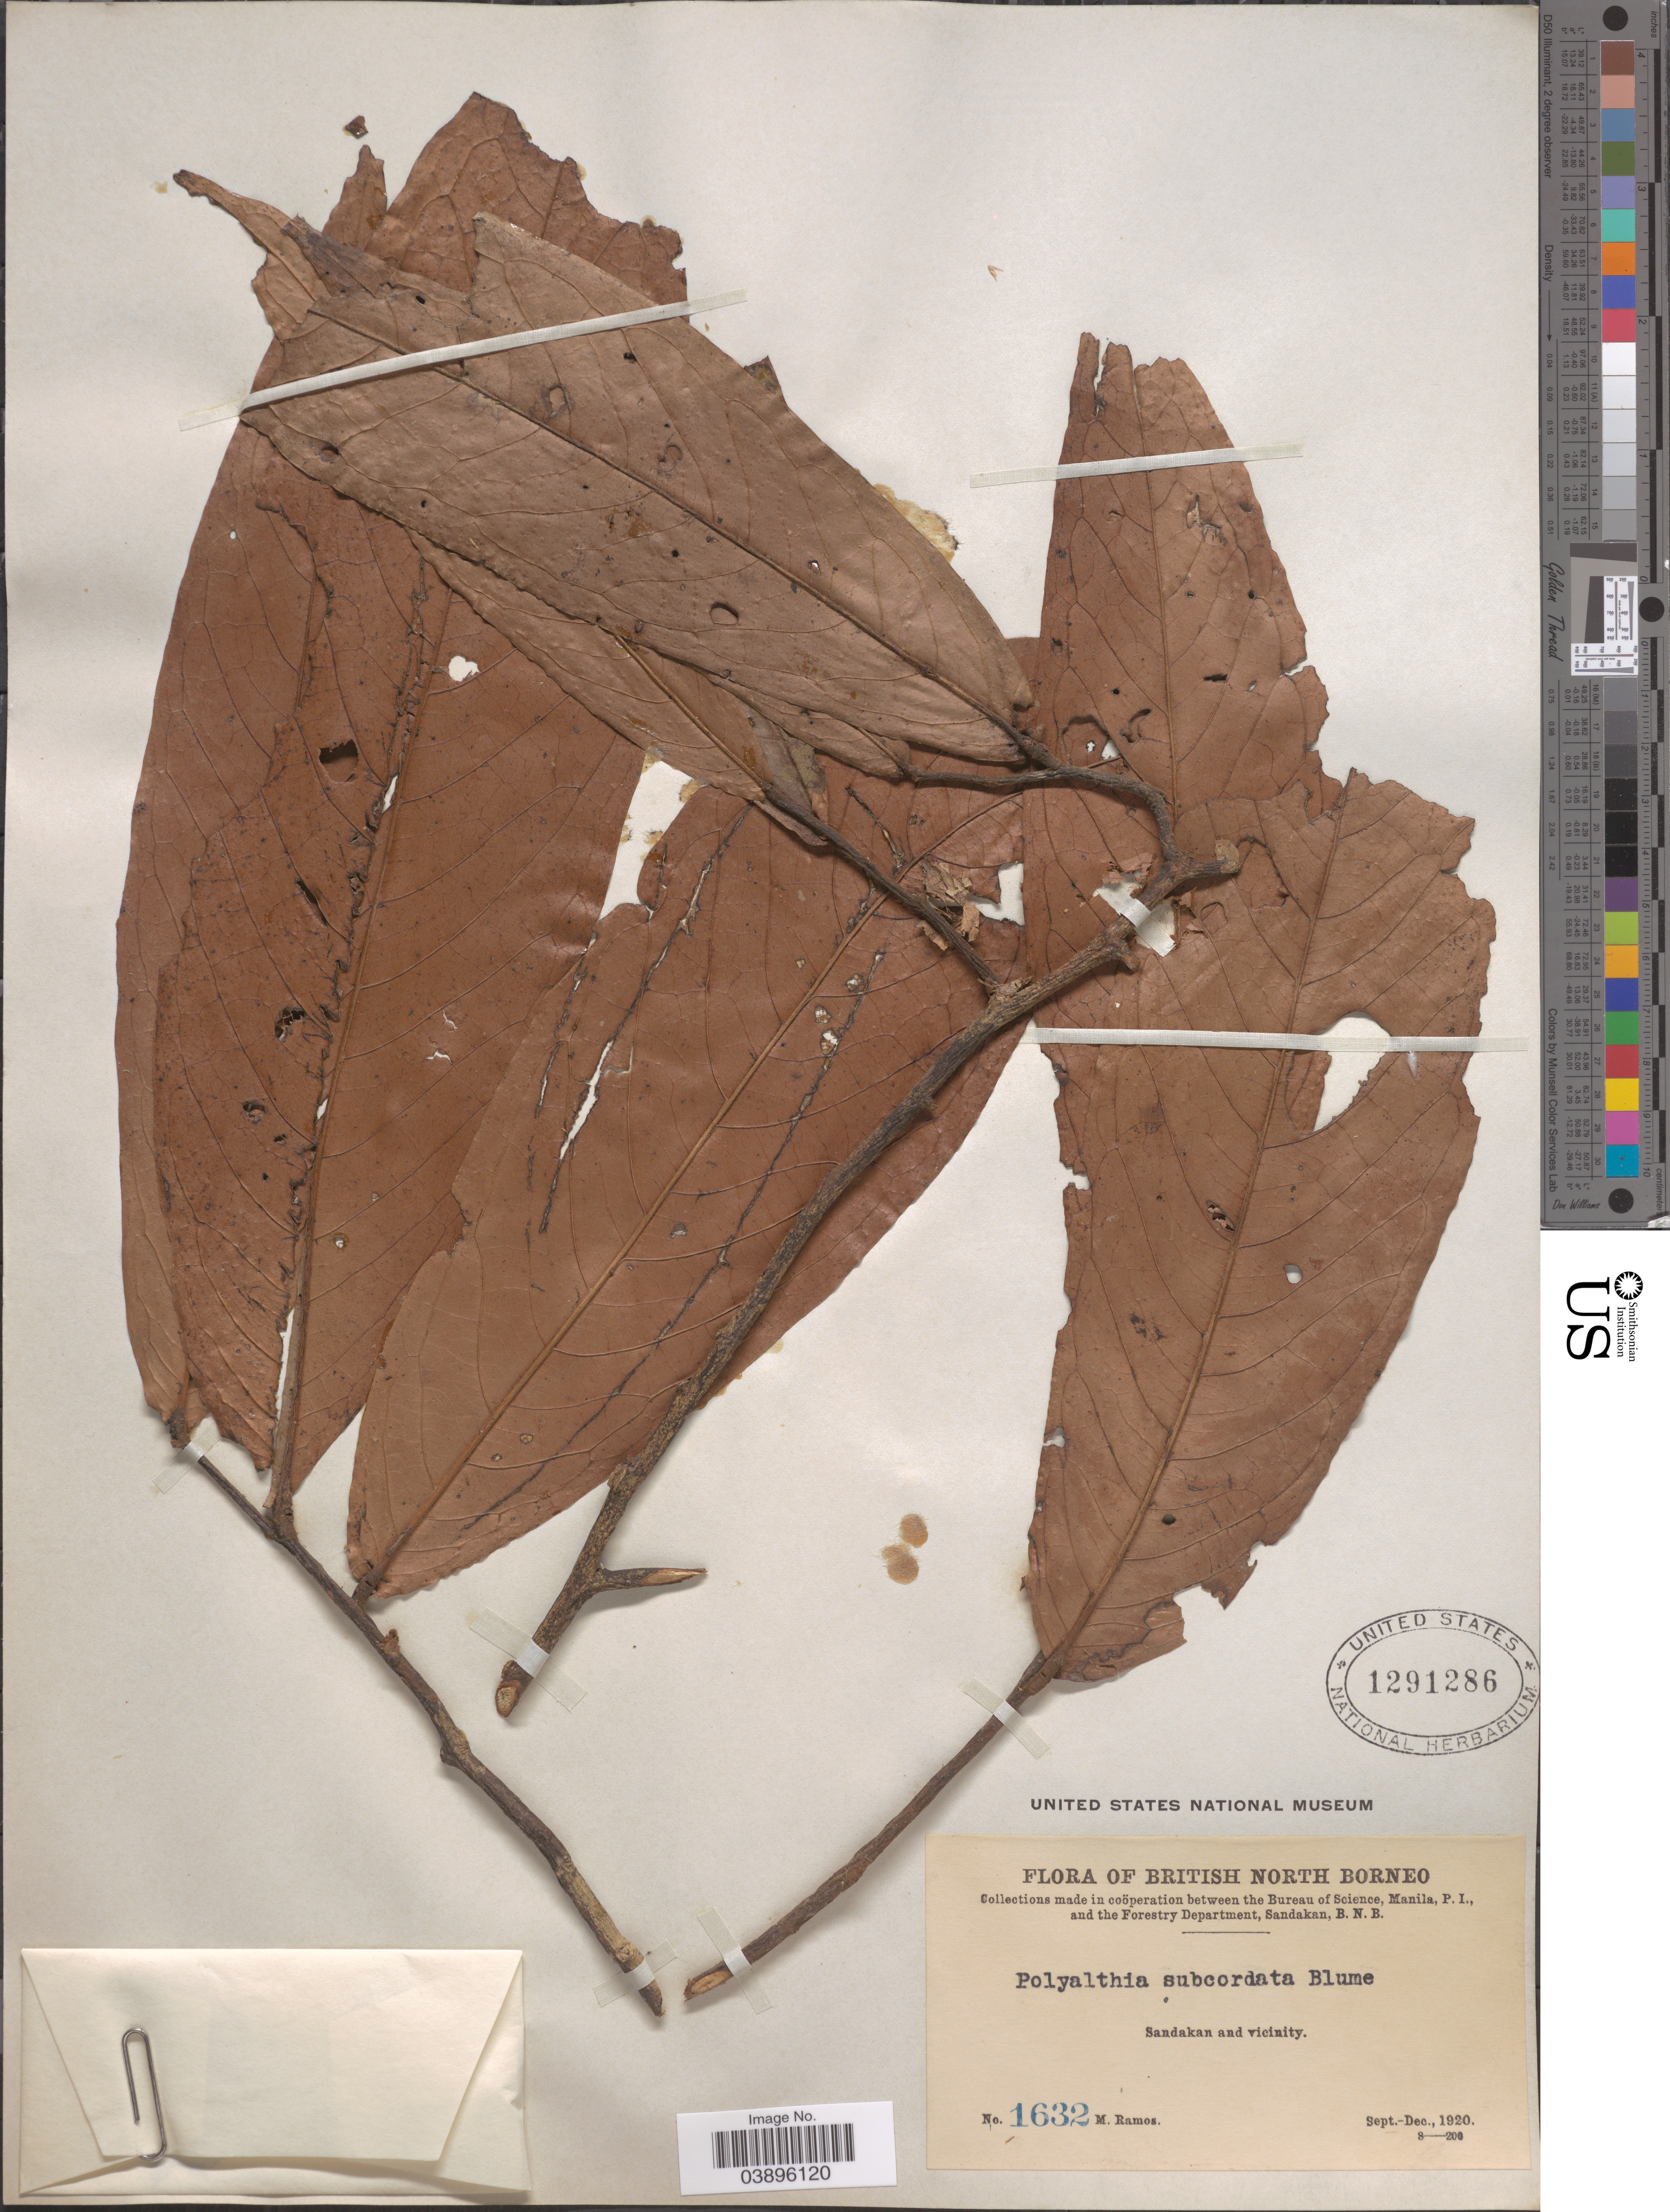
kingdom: Plantae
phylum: Tracheophyta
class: Magnoliopsida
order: Magnoliales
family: Annonaceae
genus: Polyalthia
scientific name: Polyalthia subcordata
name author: (Blume) Blume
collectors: M. Ramos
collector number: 1632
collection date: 1920-09/1920-12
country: Malaysia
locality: British North Borneo. Sandakan and vicinity.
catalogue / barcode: US 1291286